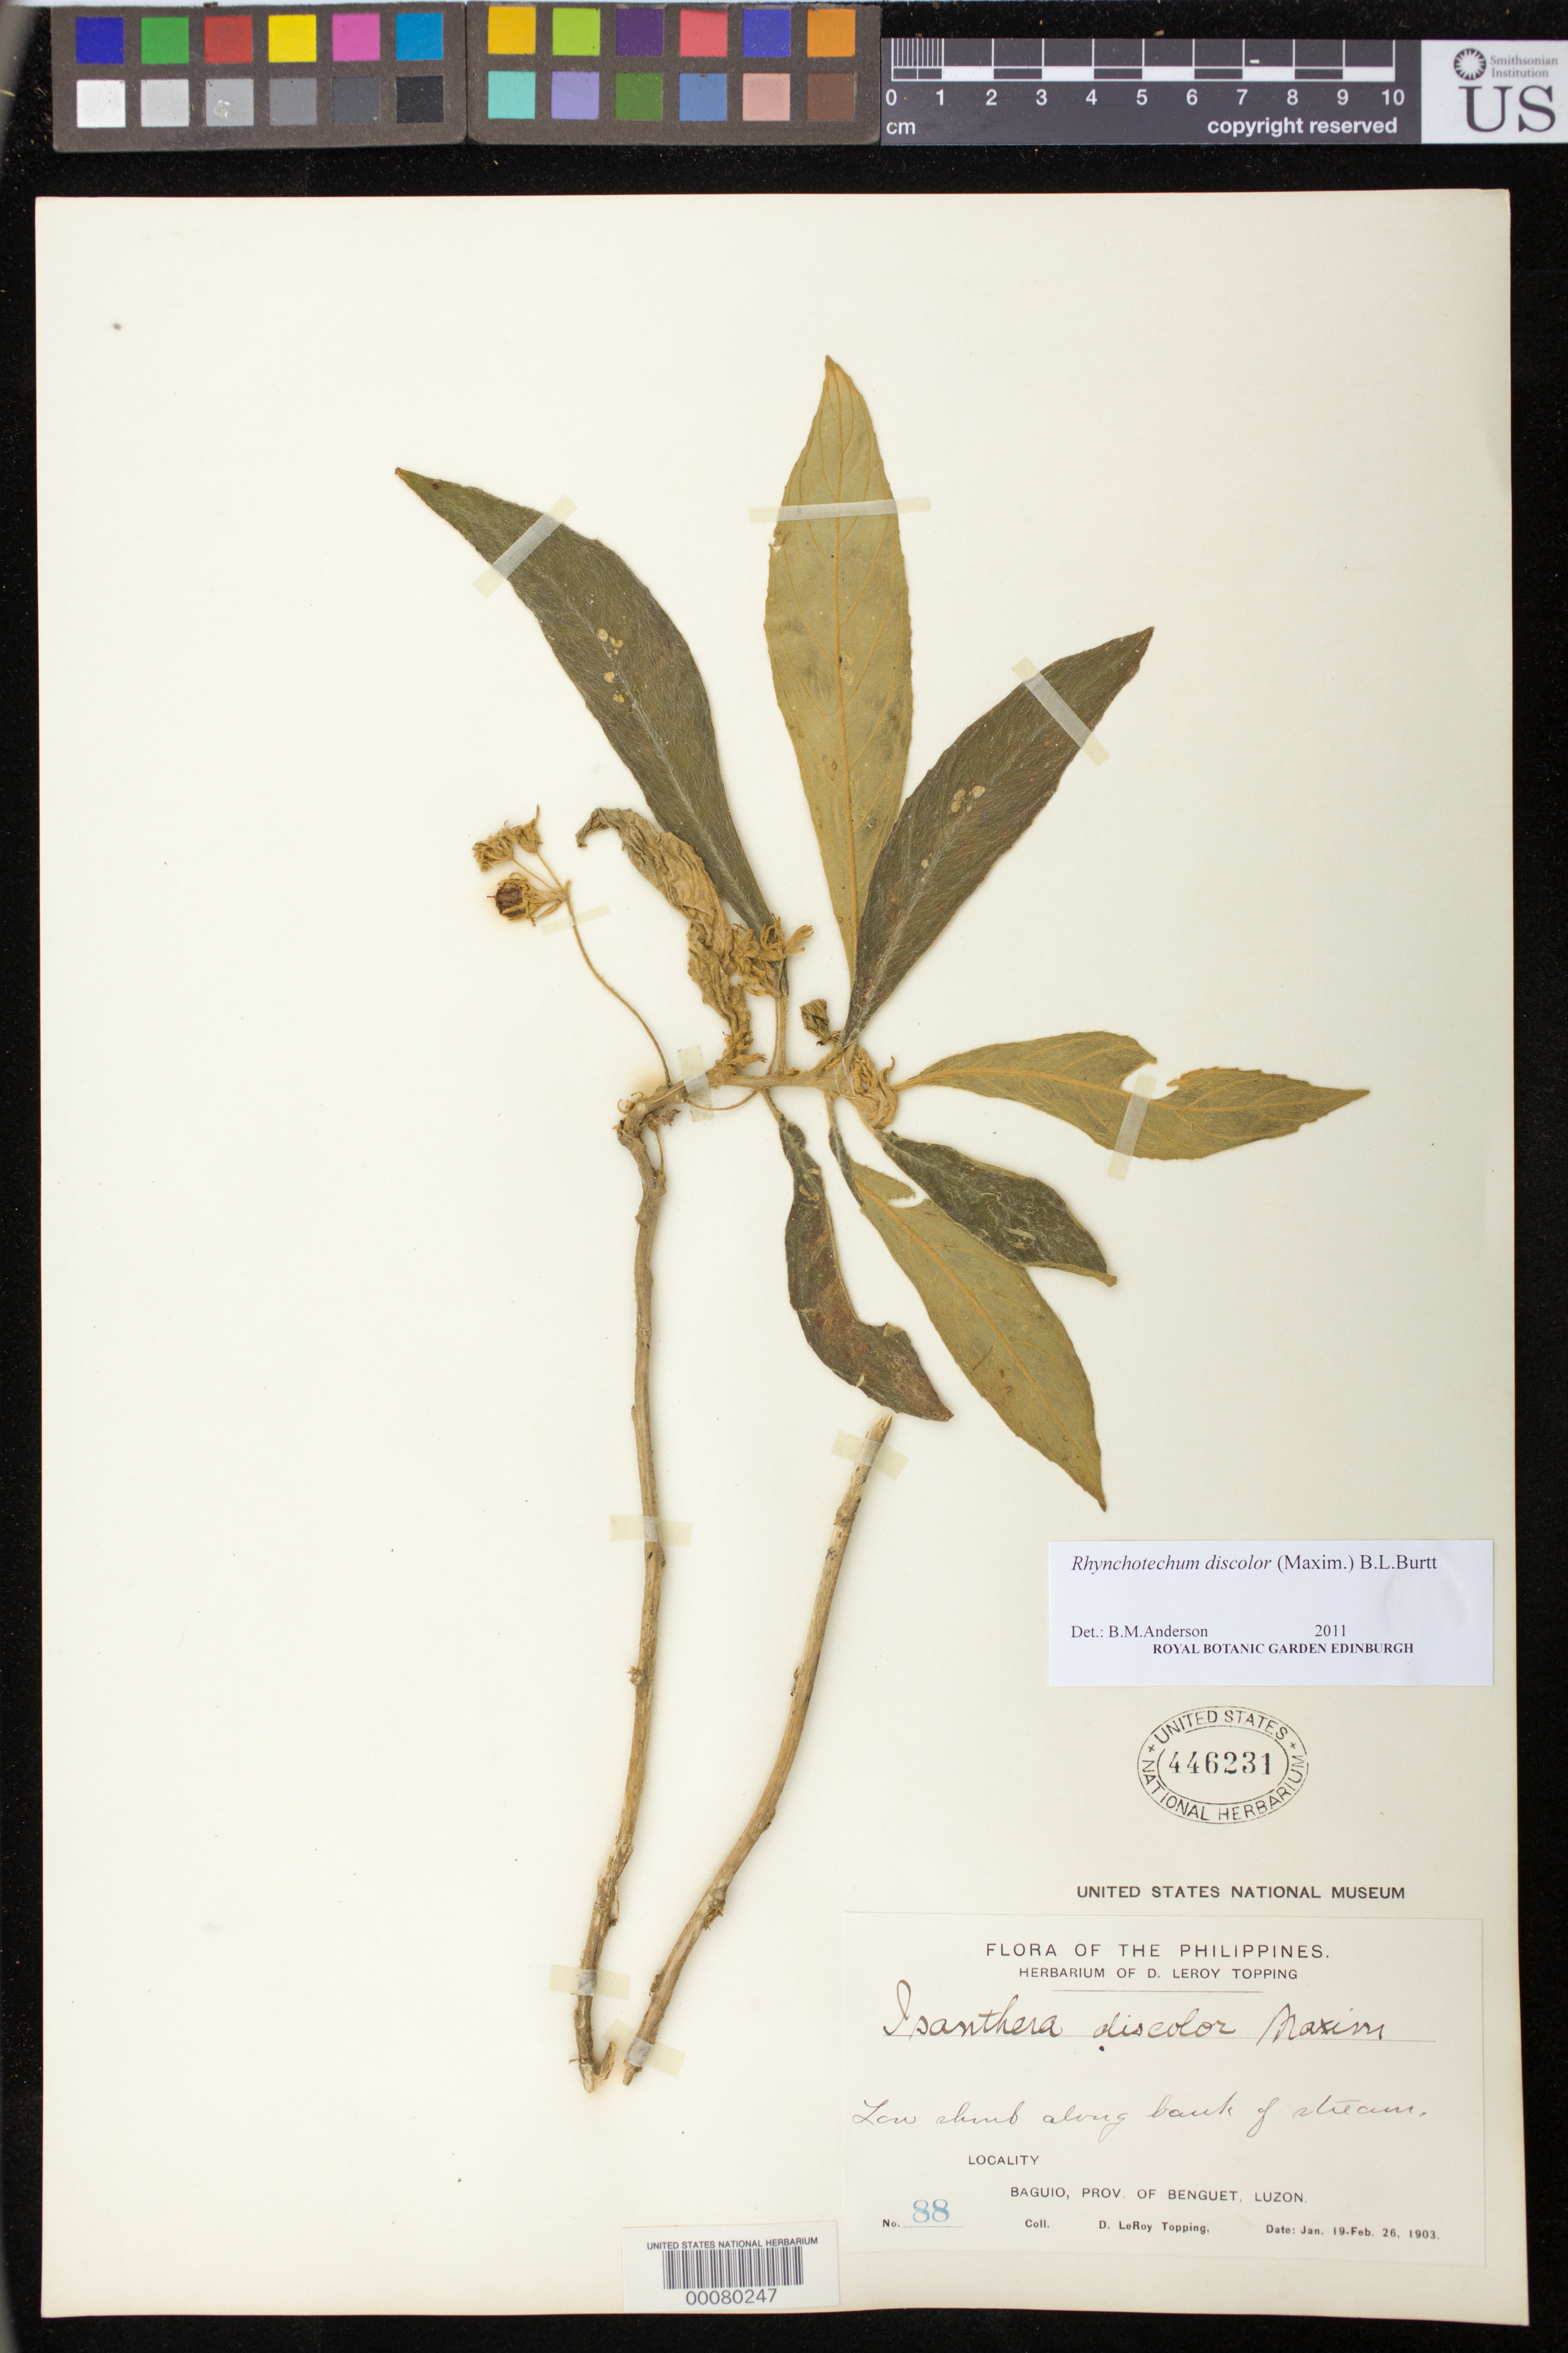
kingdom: Plantae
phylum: Tracheophyta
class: Magnoliopsida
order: Lamiales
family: Gesneriaceae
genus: Rhynchotechum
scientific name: Rhynchotechum discolor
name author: (Maxim.) B.L. Burtt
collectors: D. L. Topping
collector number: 88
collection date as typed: Jan-Feb 1903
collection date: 1903-01/1903-02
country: Philippines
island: Luzon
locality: Benguet, Baguio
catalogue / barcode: US 446231